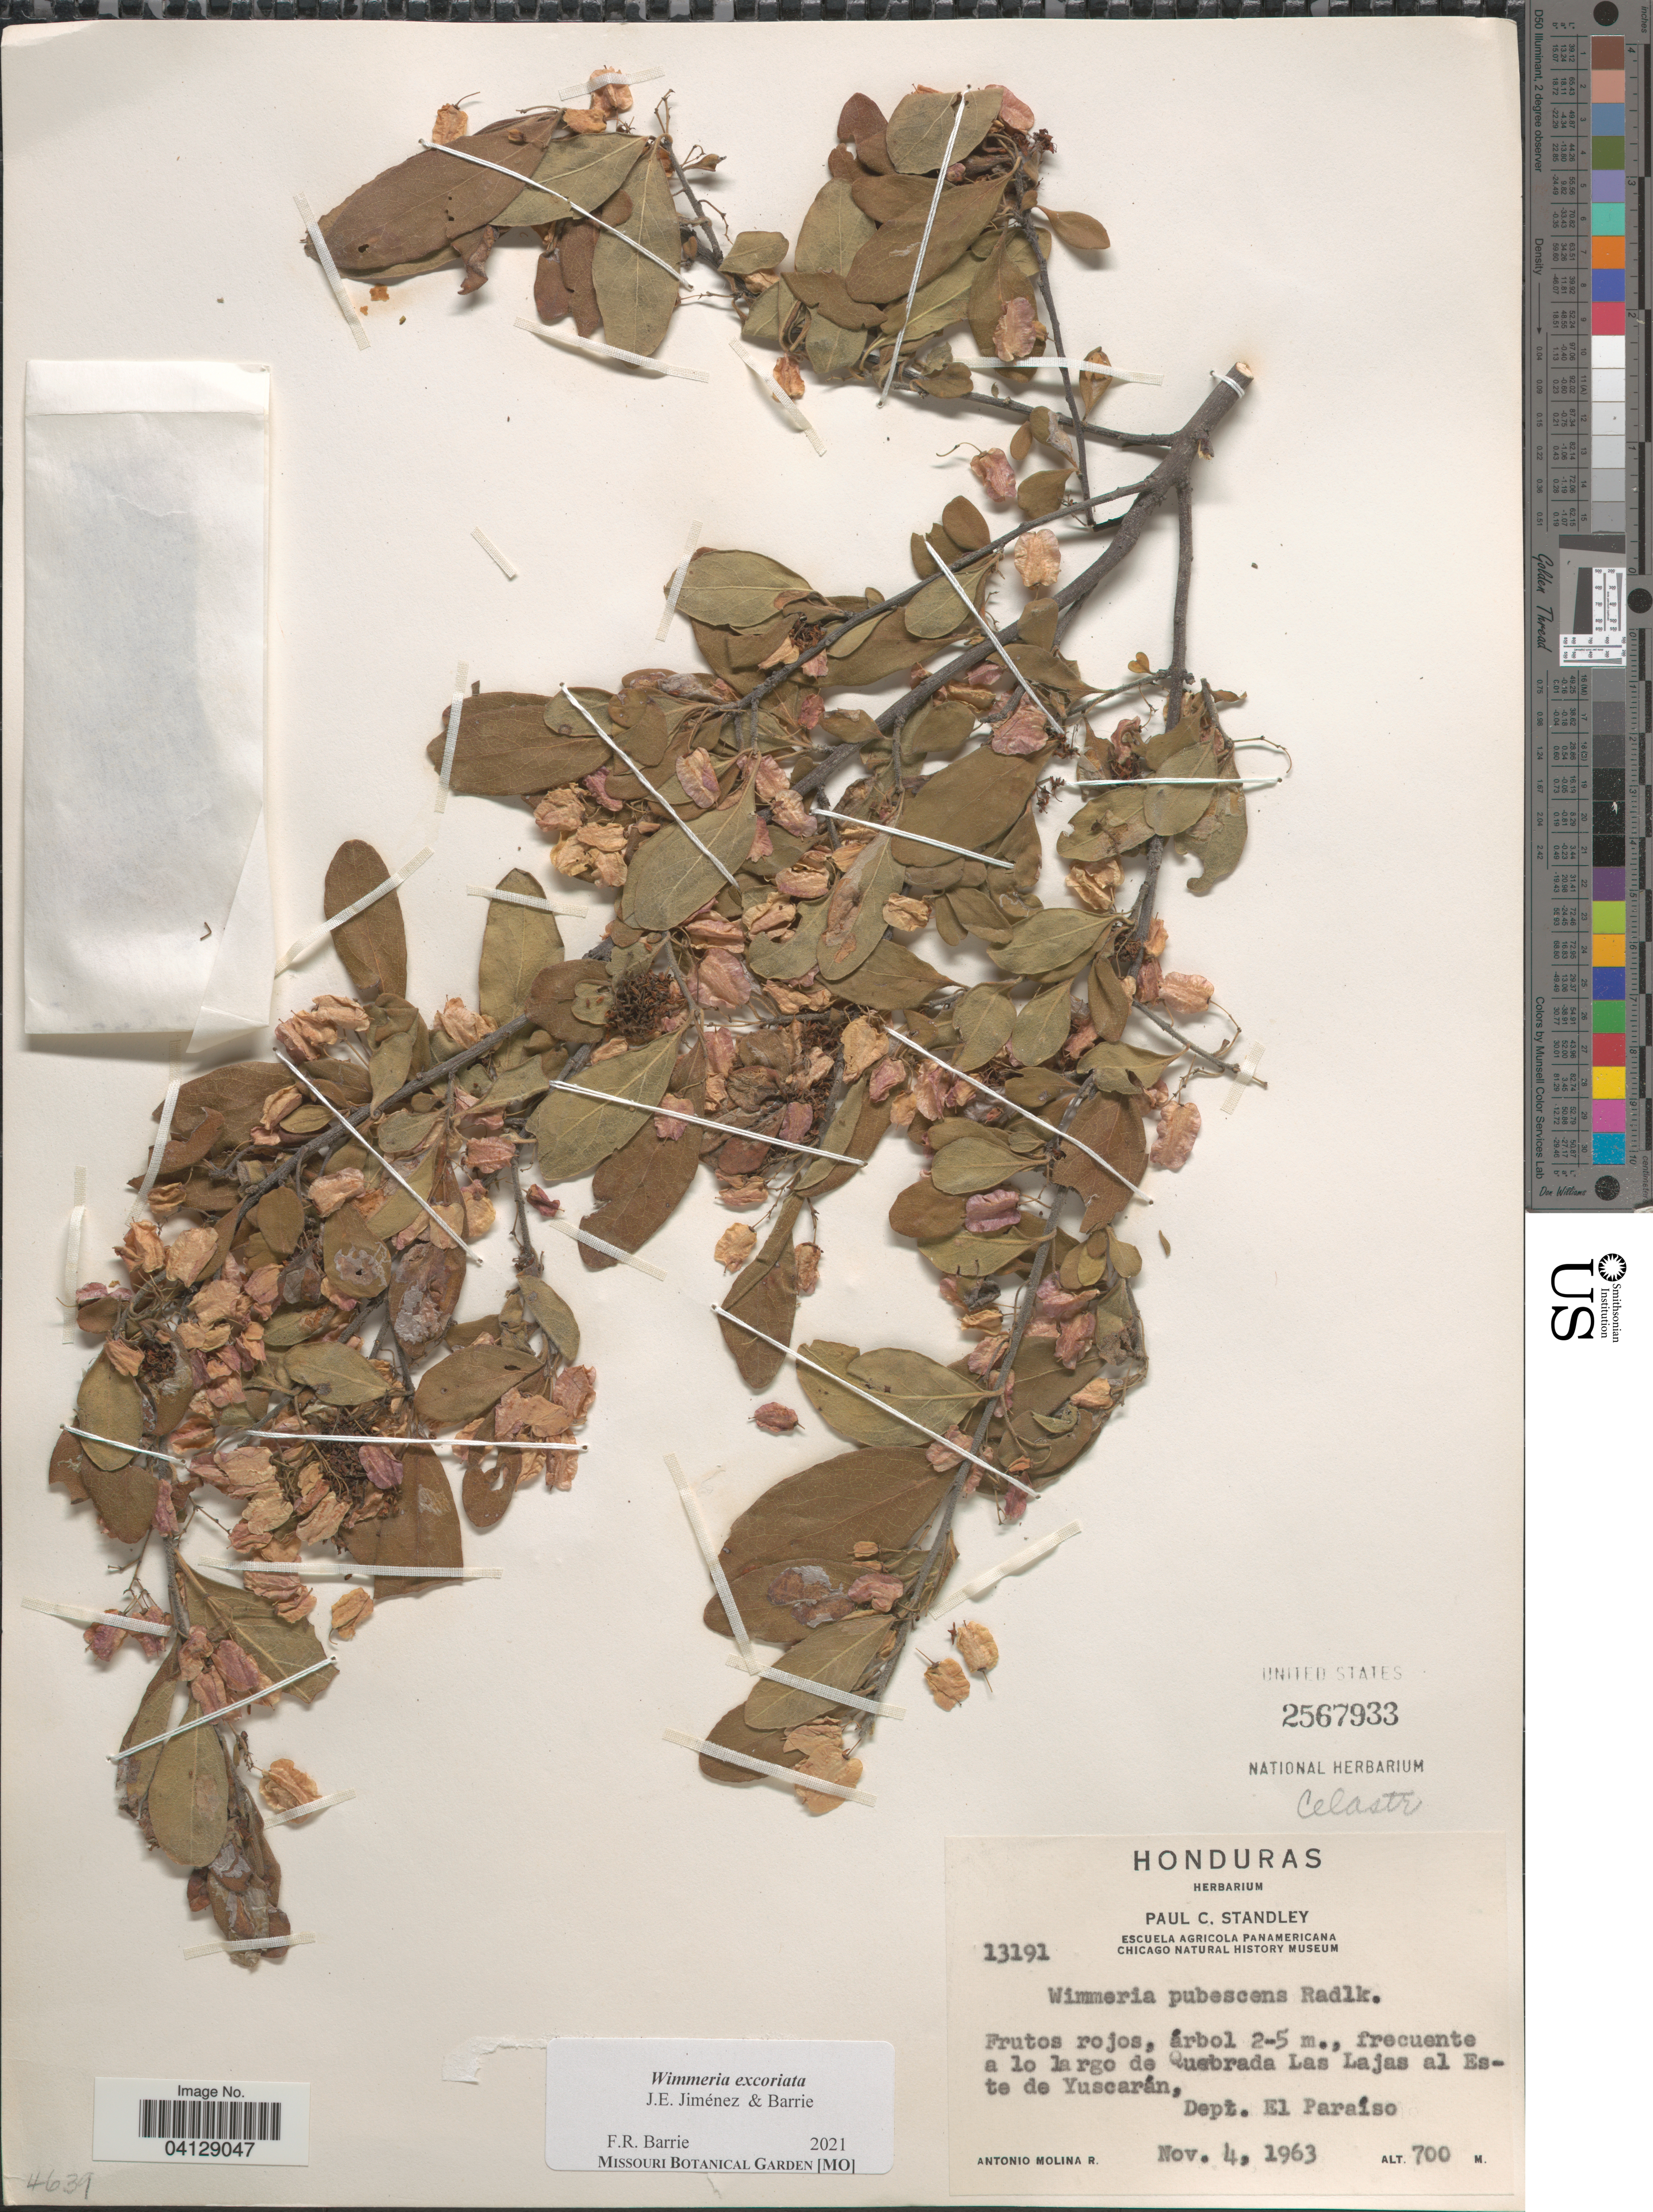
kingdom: Plantae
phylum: Tracheophyta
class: Magnoliopsida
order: Celastrales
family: Celastraceae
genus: Wimmeria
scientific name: Wimmeria excoriata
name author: J.E. Jiménez & Barrie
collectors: A. Molina R.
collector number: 13191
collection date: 1963-11-04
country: Honduras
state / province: El Paraiso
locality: Frecuente a lo largo de Quebrado Las Lajas al Este de Yuscarán, Dept. El Paraíso.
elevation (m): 700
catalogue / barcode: US 2567933